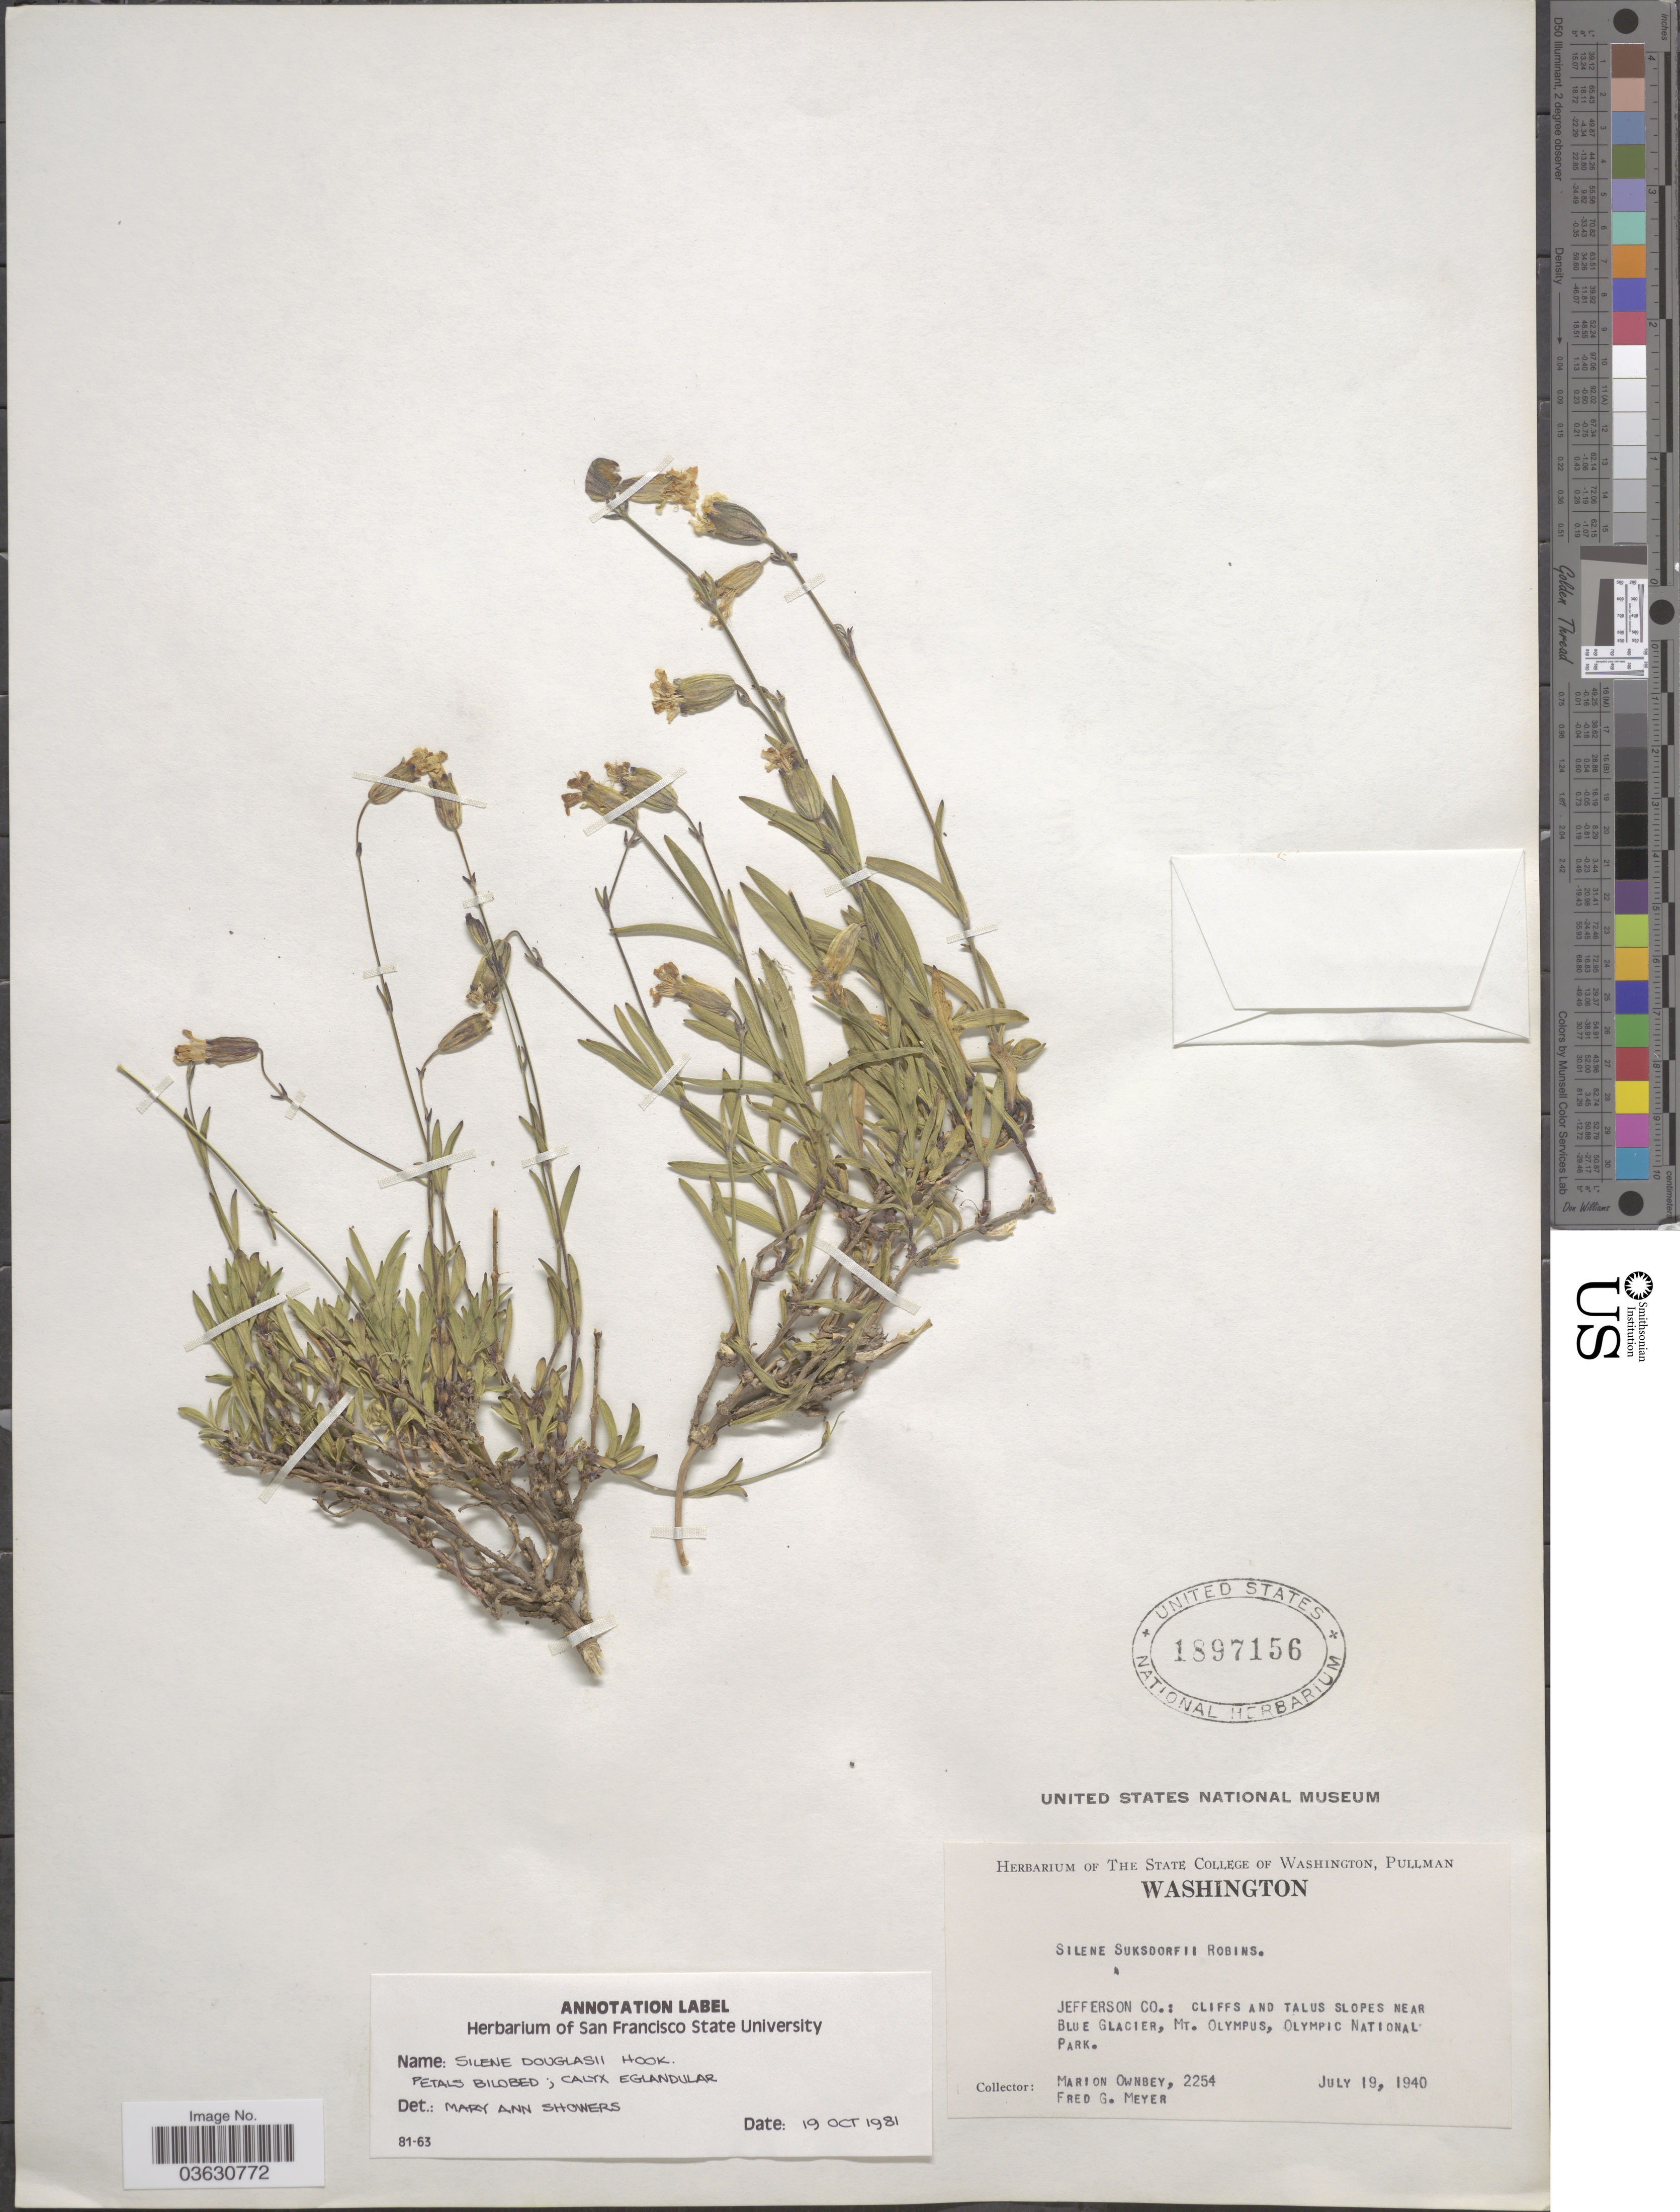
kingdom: Plantae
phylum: Tracheophyta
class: Magnoliopsida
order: Caryophyllales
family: Caryophyllaceae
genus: Silene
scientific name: Silene douglasii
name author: Hook.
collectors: M. Ownbey & F. G. Meyer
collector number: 2254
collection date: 1940-07-19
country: United States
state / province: Washington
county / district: Jefferson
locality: Jefferson Co.: Cliffs and Talus slopes near Blue Glacier, Mt. Olympus, Olympic National Park.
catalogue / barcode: US 1897156